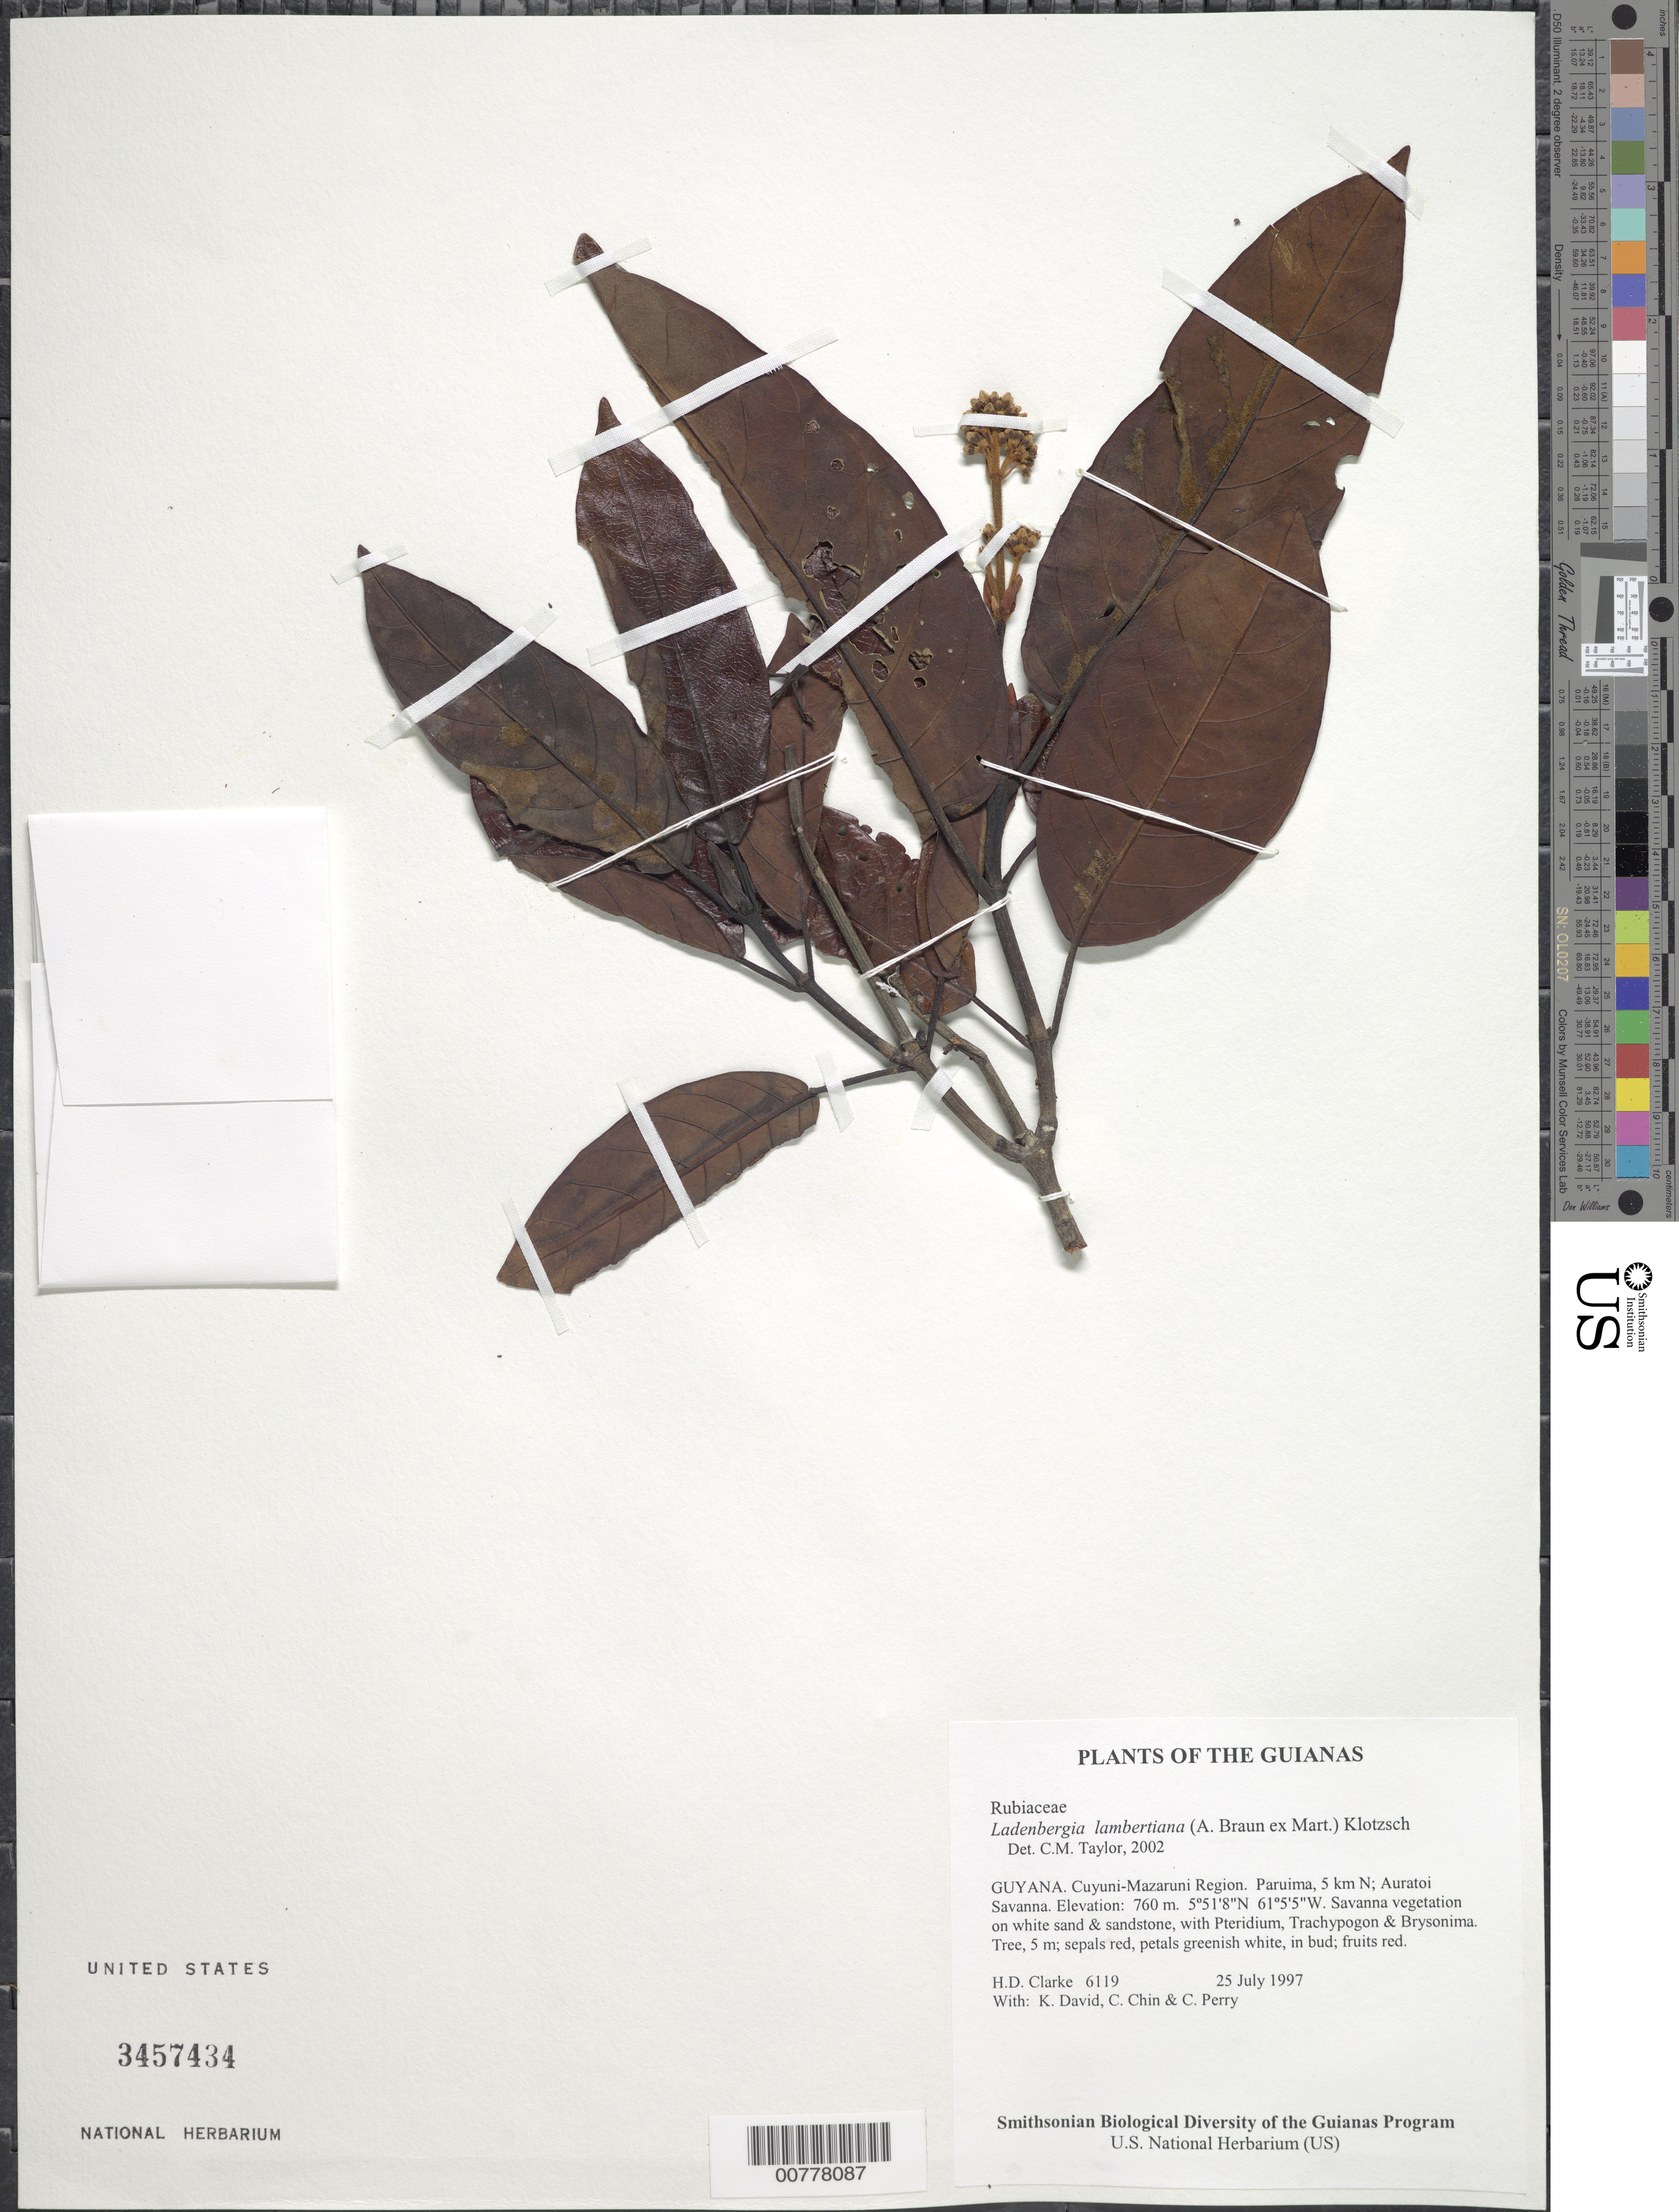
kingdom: Plantae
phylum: Tracheophyta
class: Magnoliopsida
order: Gentianales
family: Rubiaceae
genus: Ladenbergia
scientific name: Ladenbergia lambertiana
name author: (A. Braun ex Mart.) Klotzsch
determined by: Taylor, Charlotte M.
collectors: H. D. Clarke, K. David, C. Chin & C. Perry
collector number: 6119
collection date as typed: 25 July 1997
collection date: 1997-07-25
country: Guyana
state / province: Cuyuni-Mazaruni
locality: Paruima, 5 km N; Auratoi Savanna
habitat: Savanna vegetation on white sand & sandstone, with Pteridium, Trachypogon & Brysonima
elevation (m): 760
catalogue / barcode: US 3457434